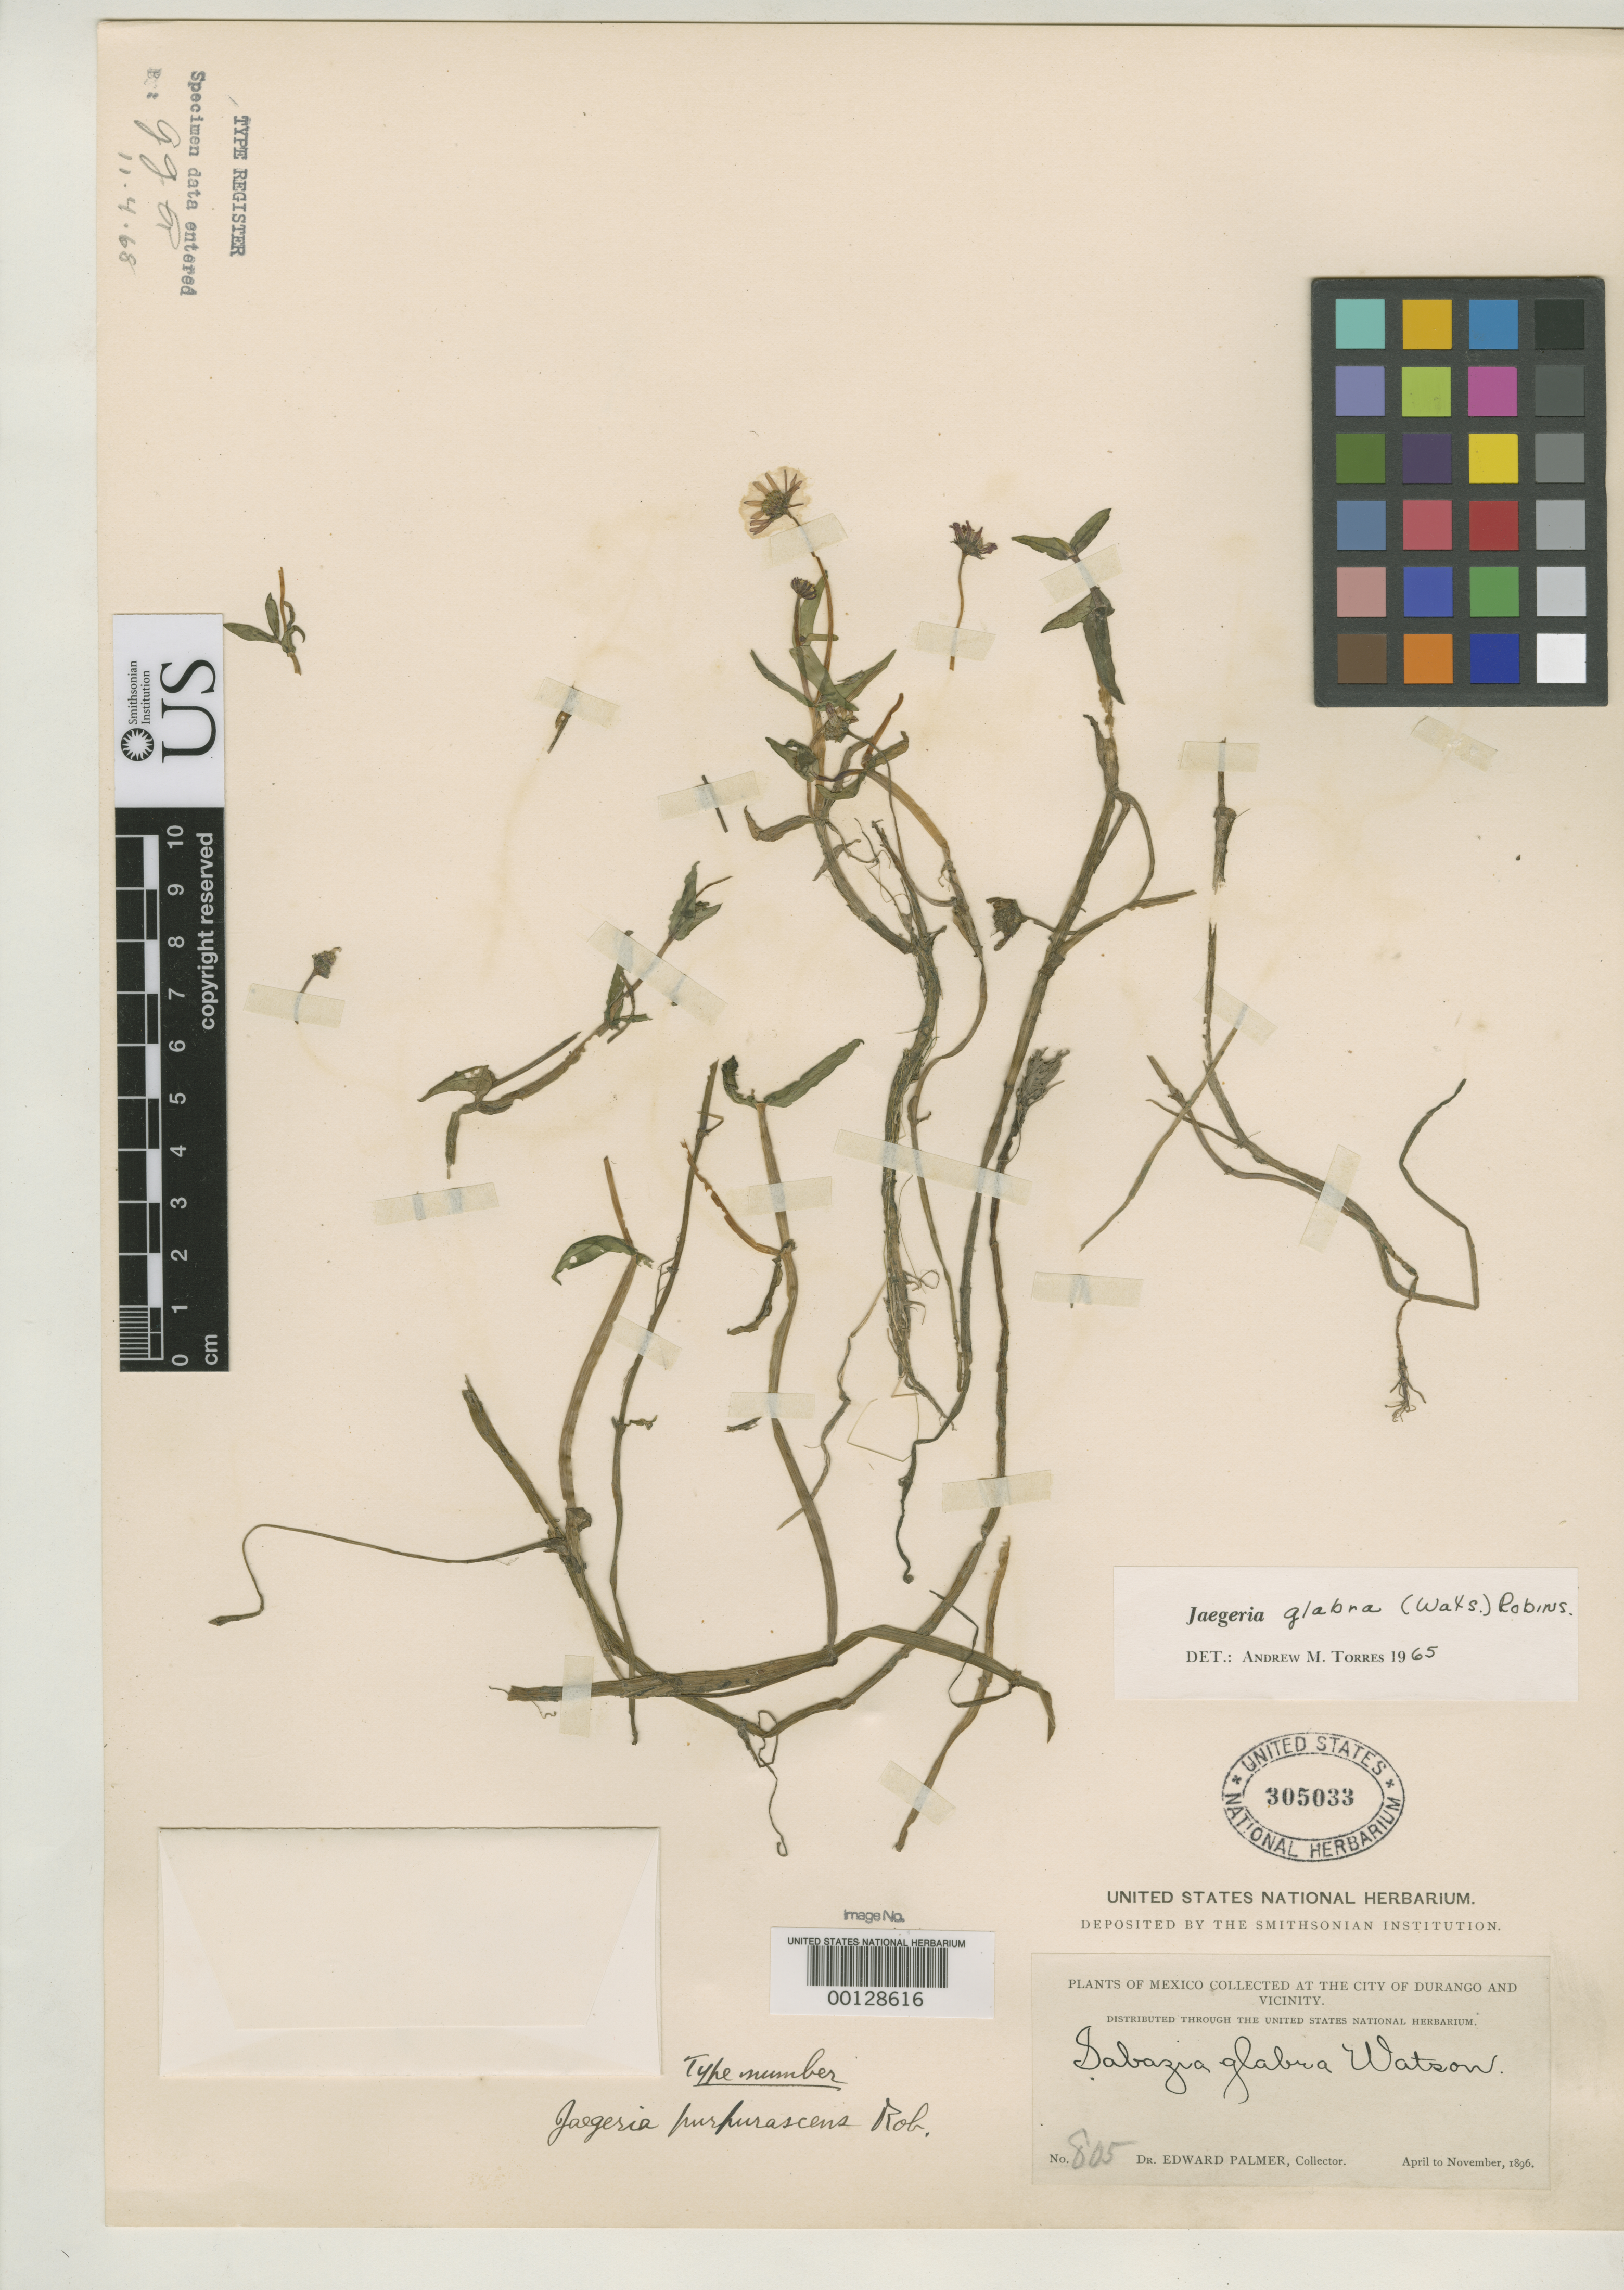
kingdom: Plantae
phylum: Tracheophyta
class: Magnoliopsida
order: Asterales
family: Asteraceae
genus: Jaegeria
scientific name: Jaegeria purpurascens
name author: B.L. Rob.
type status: Isotype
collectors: E. Palmer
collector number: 805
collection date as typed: Nov 1896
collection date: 1896-11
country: Mexico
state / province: Durango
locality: Near Durango.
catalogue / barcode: US 305033